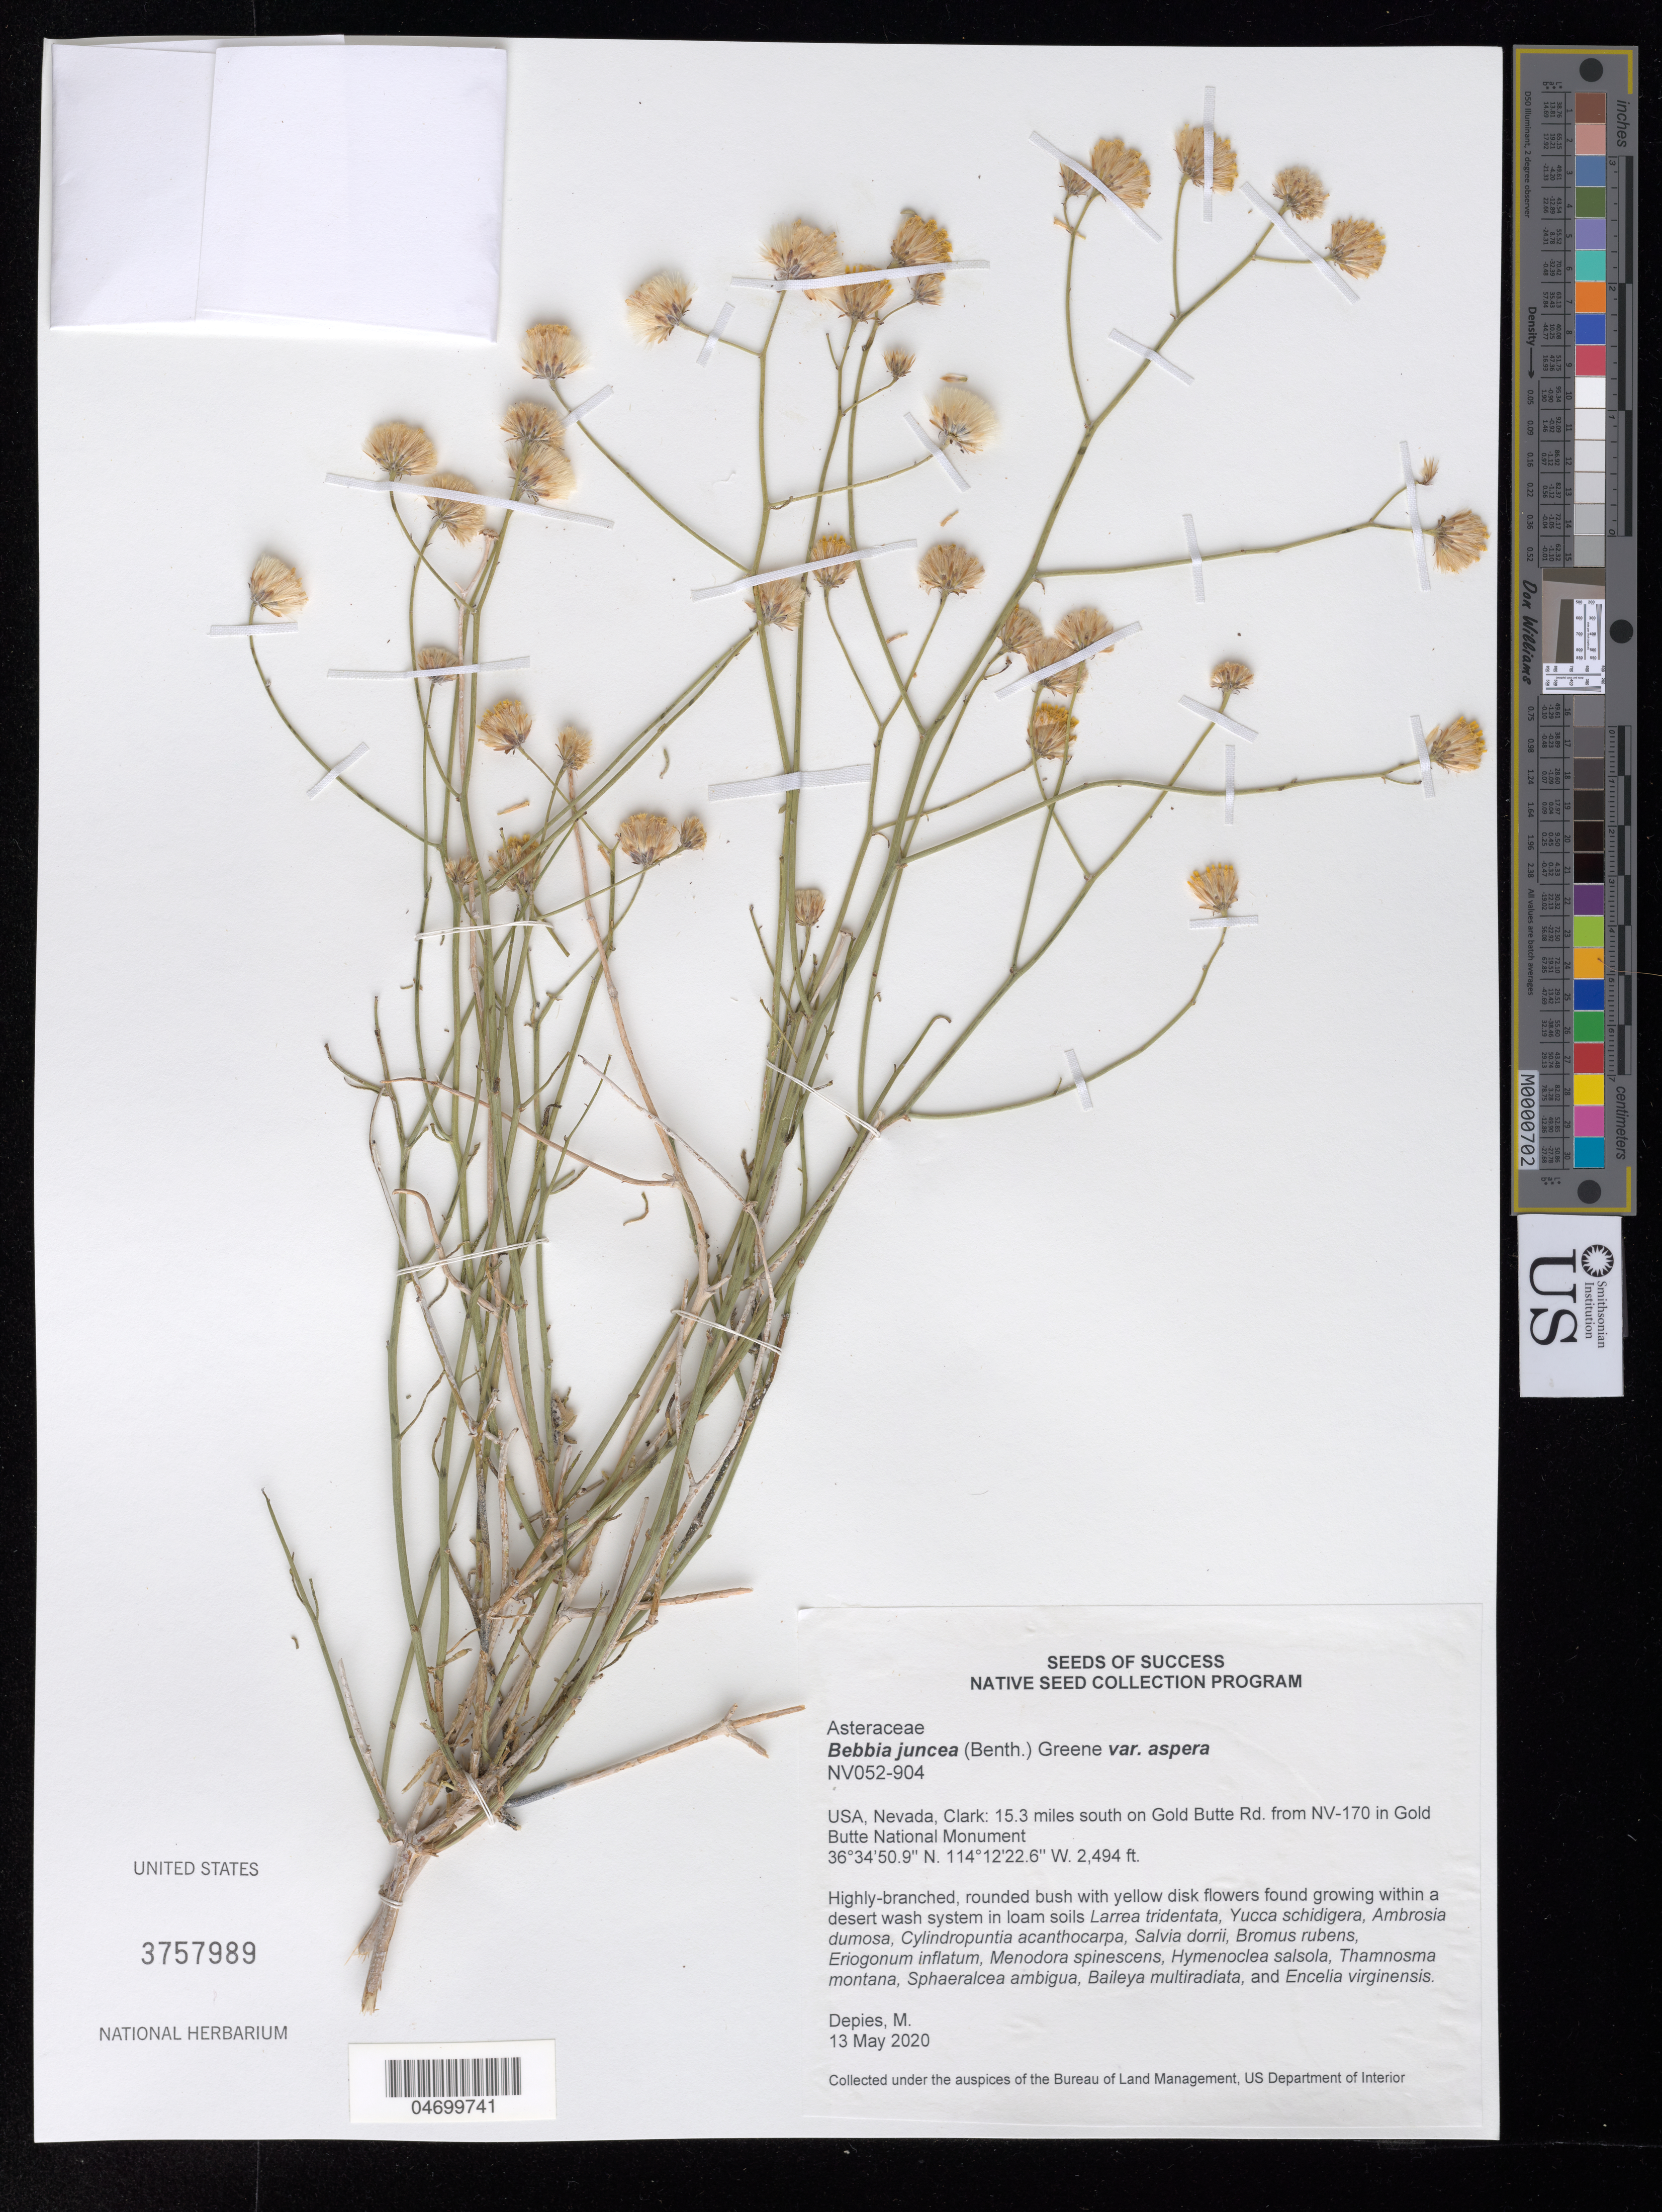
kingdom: Plantae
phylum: Tracheophyta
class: Magnoliopsida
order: Asterales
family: Asteraceae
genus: Bebbia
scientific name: Bebbia juncea var. aspera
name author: Greene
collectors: M. Depies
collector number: NV052-904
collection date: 2020-05-13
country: United States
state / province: Nevada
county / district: Clark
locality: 15.3 mi. S on Gold Butte Rd. from NV-170 in Gold Butte National Monument.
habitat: Loam soils. Desert wash system. With Ambrosia dumosa, Salvia dorrii, Bromus rubens, etc.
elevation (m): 760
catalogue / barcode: US 3757989